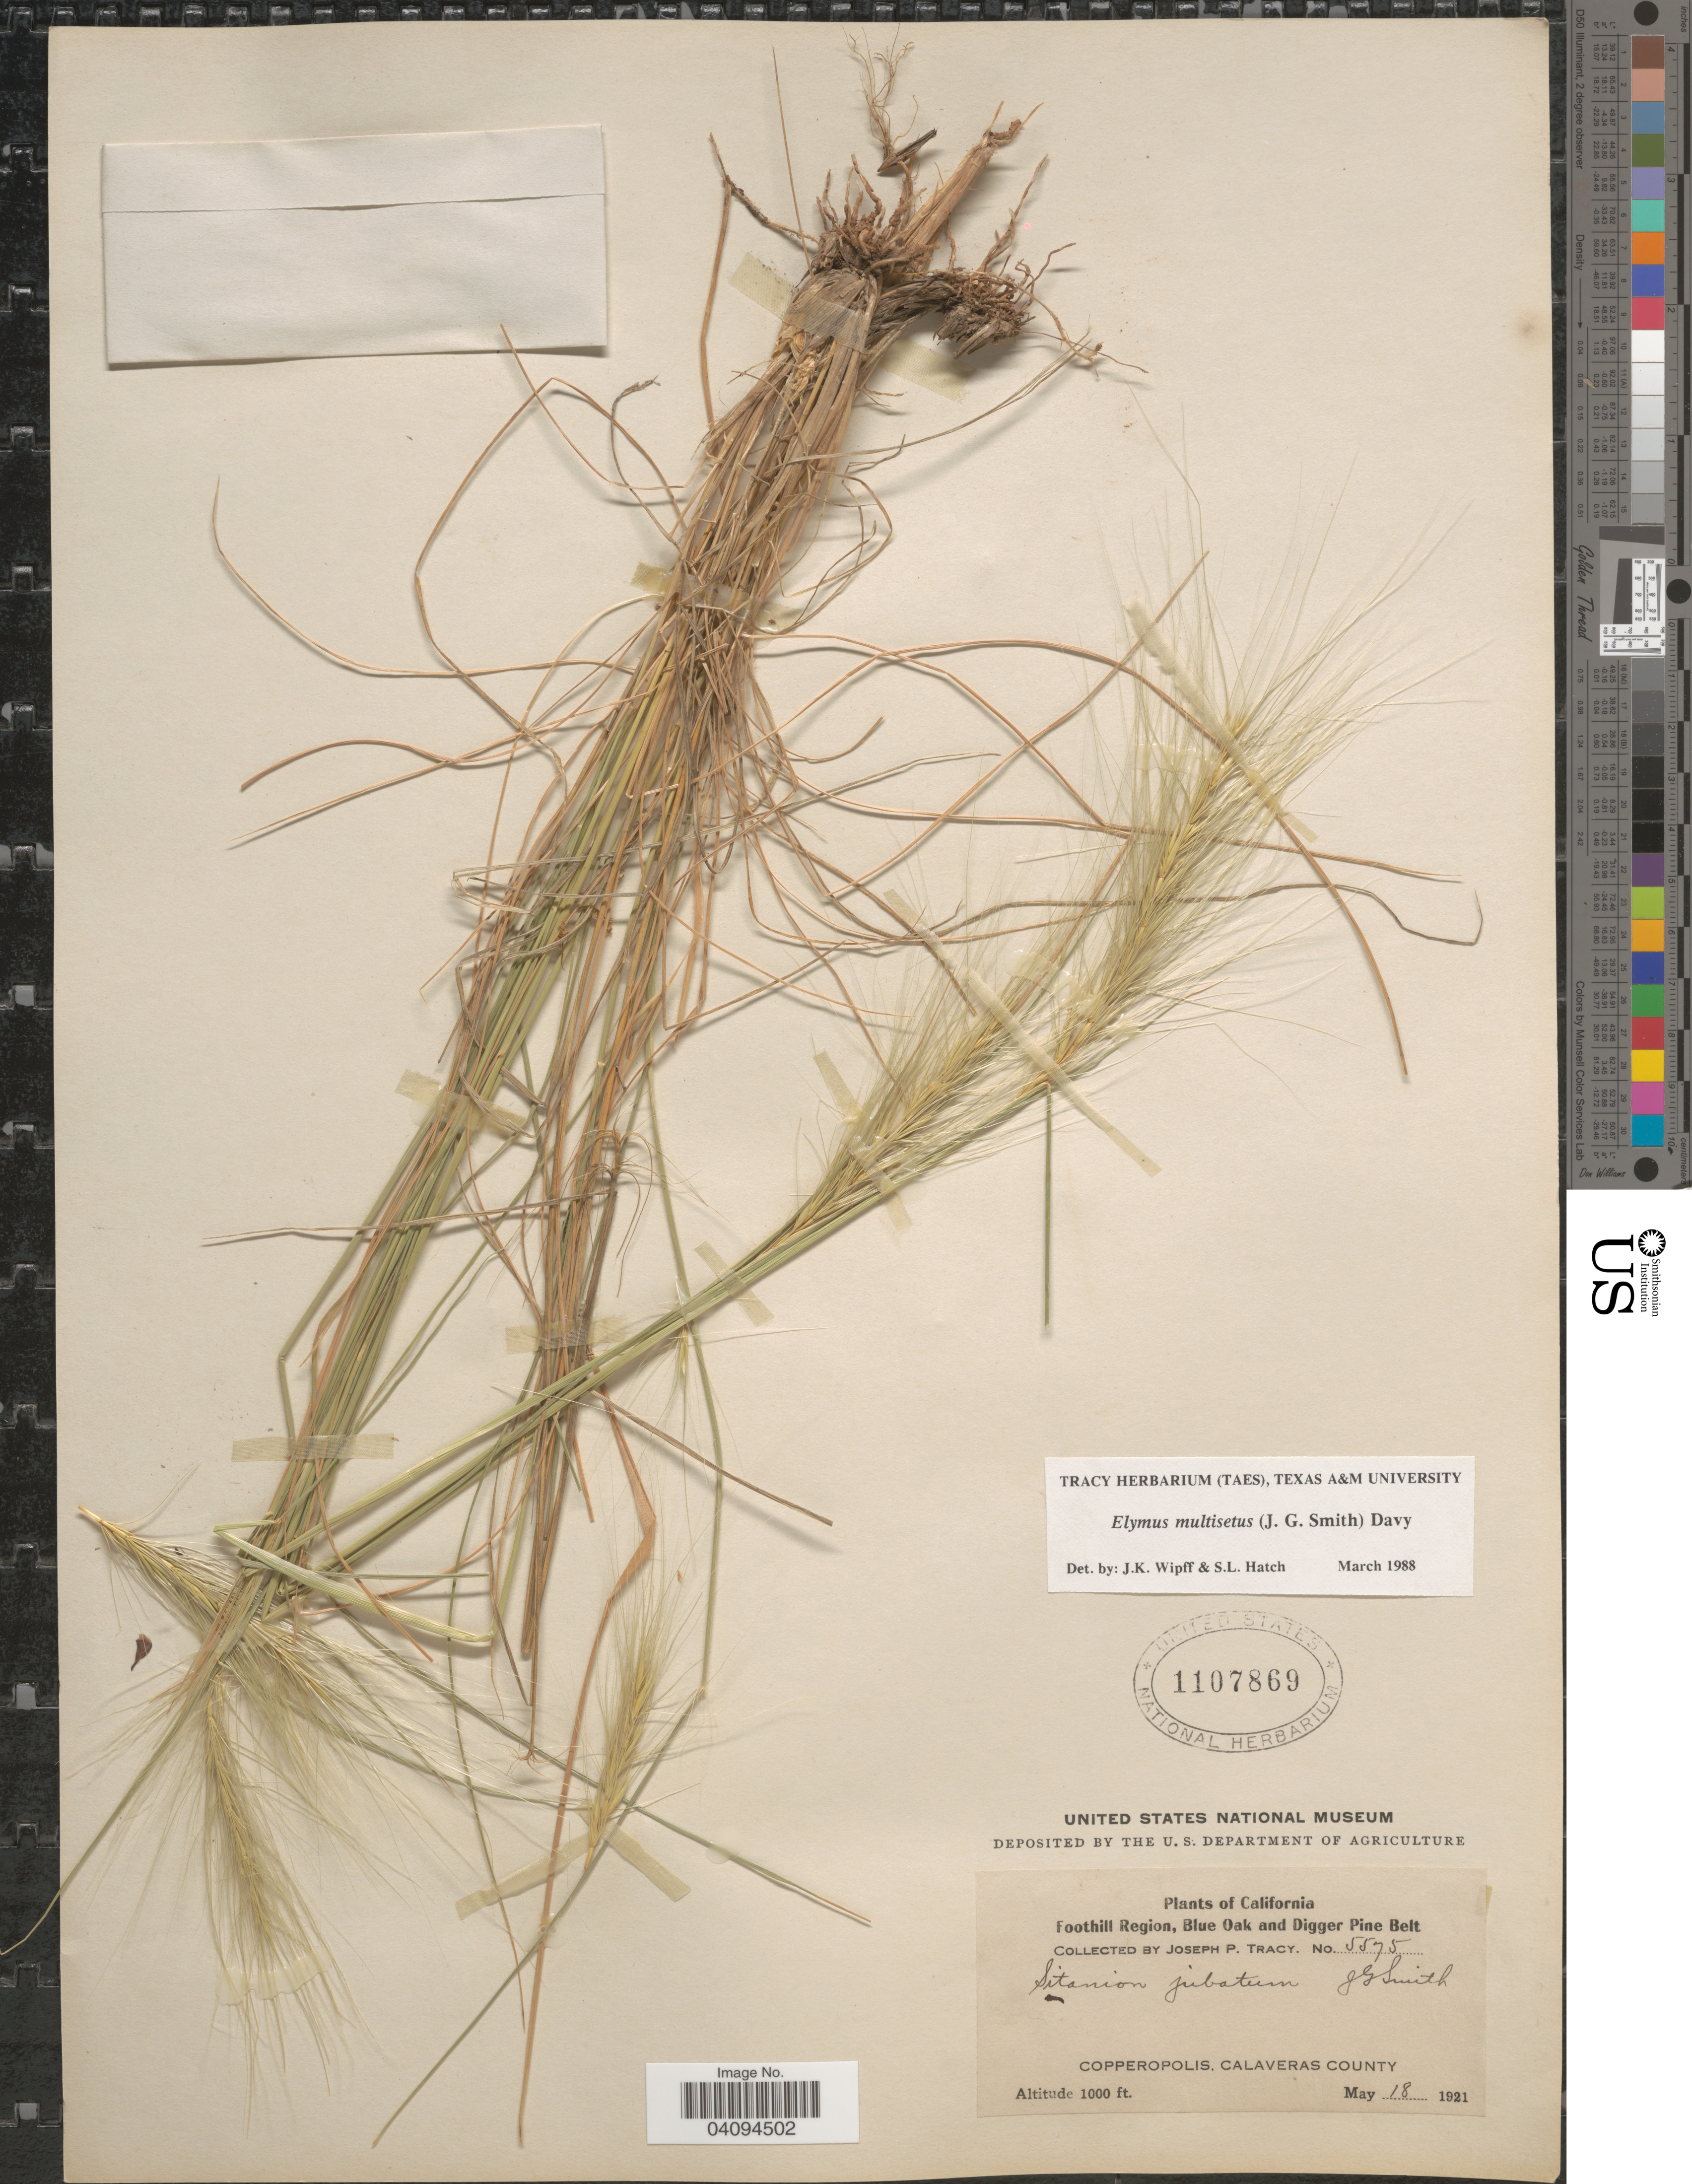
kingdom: Plantae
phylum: Tracheophyta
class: Liliopsida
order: Poales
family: Poaceae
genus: Elymus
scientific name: Elymus multisetus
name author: (J.G. Sm.) Burtt Davy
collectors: J. Tracy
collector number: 5575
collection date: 1921-05-18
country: United States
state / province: California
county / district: Calaveras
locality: Foothill Region, Blue Oak and Digger Pine Belt. Copperopolis, Calaveras County.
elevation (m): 305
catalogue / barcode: US 1107869